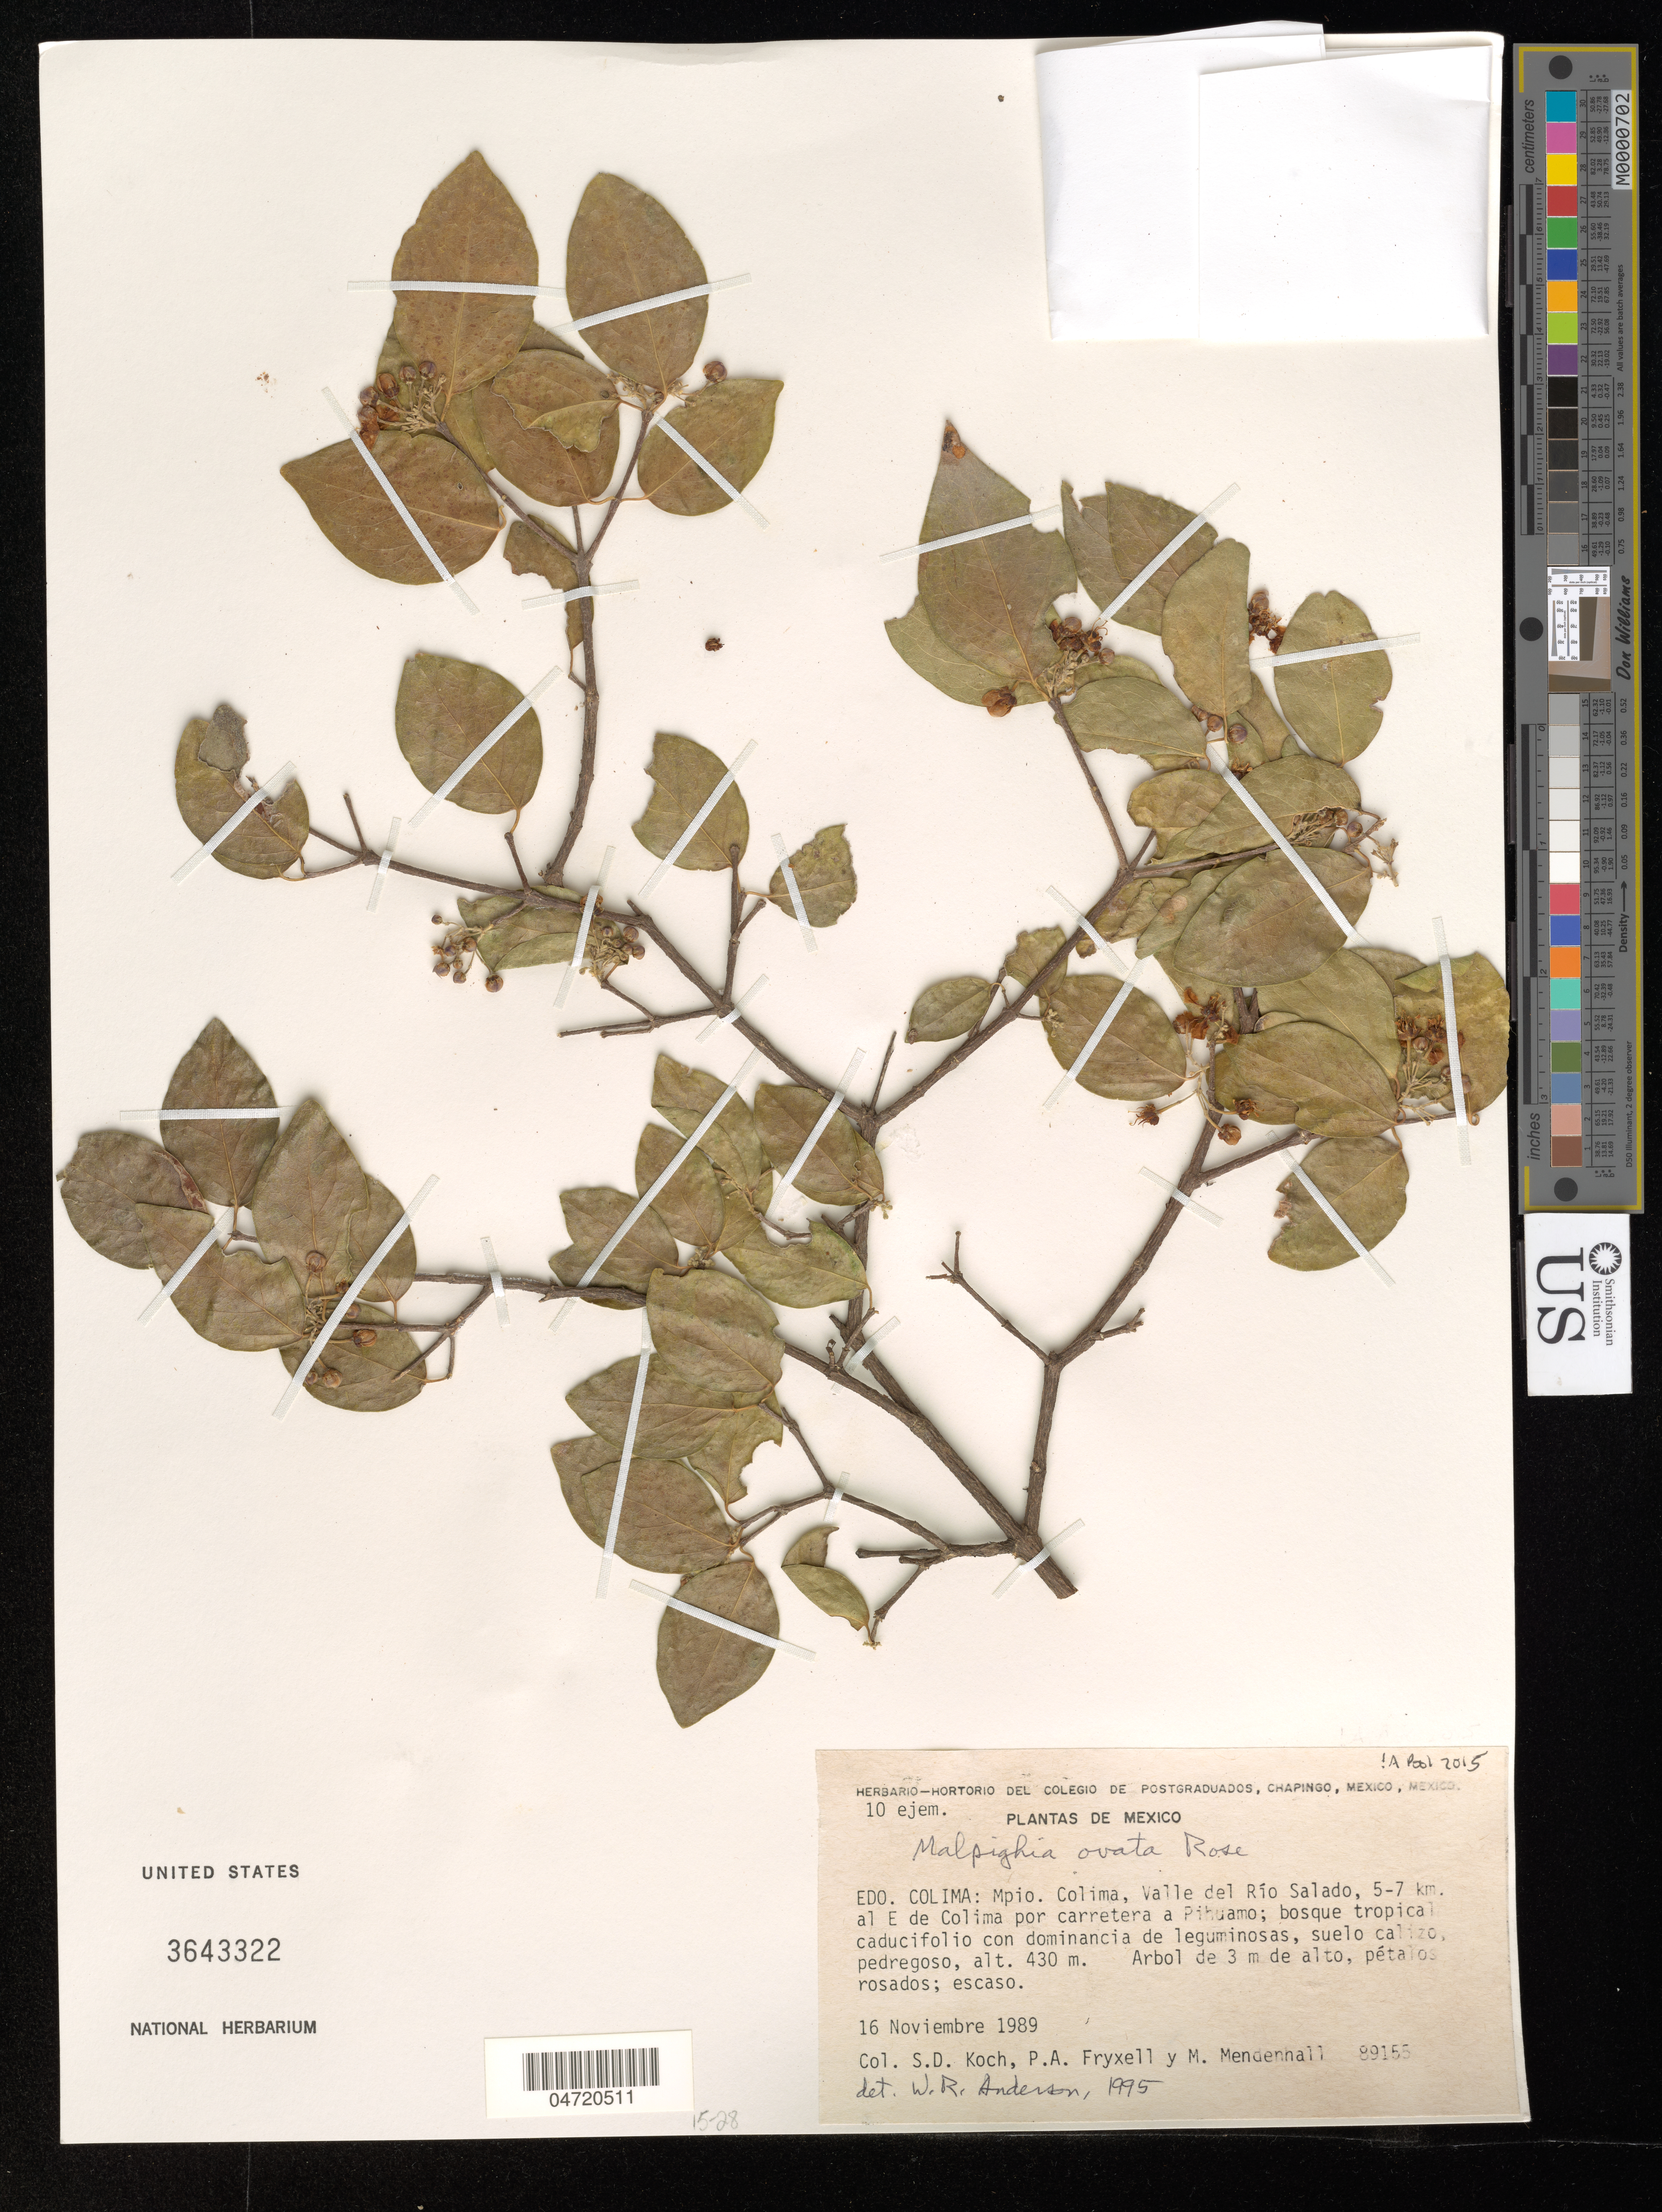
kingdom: Plantae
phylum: Tracheophyta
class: Magnoliopsida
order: Malpighiales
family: Malpighiaceae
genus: Malpighia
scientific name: Malpighia ovata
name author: Rose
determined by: Pool, A., (MO), Missouri Botanical Garden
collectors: S. D. Koch, P. A. Fryxell & M. Mendenhall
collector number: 89155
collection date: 1989-11-16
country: Mexico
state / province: Colima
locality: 5-7 km al E de Colima por carr. a Pihuamo, Valle del Rio Salado, Mpio. Colima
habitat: Bosque tropical caducifolia con dominancia de leguminosas, suelo calizo predregoso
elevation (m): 430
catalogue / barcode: US 3643322